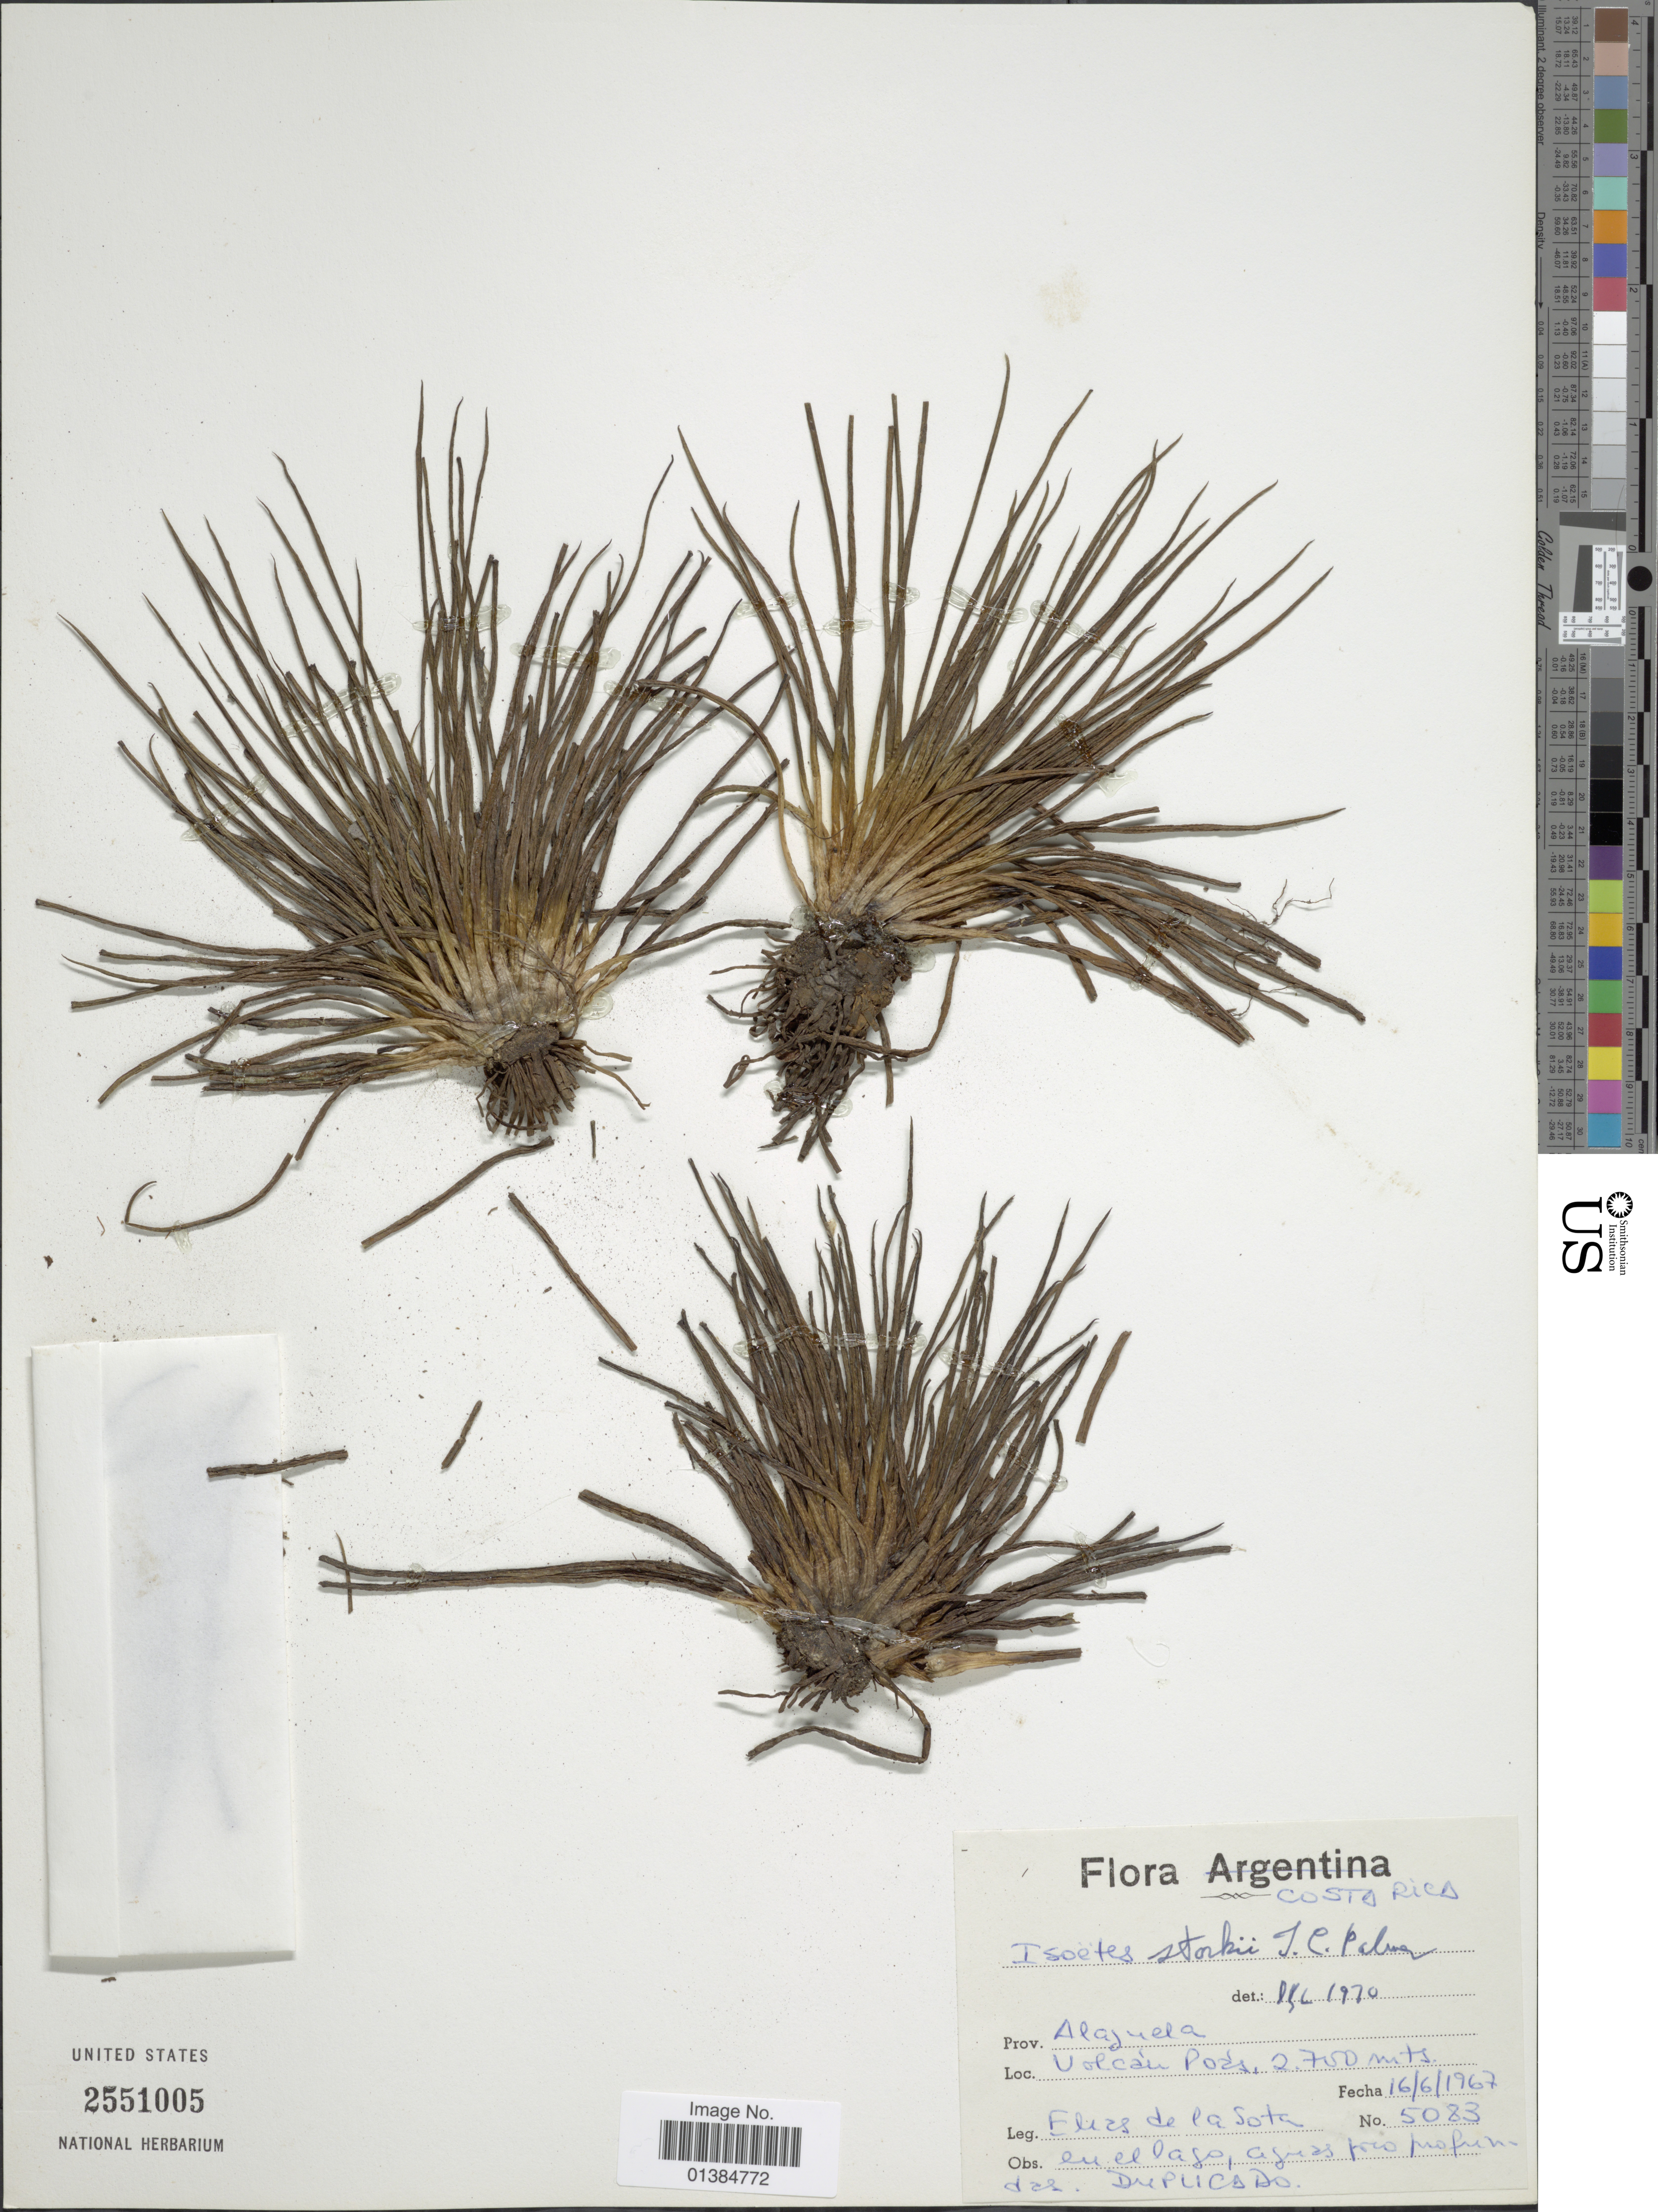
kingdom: Plantae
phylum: Tracheophyta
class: Lycopodiopsida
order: Isoetales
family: Isoetaceae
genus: Isoetes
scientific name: Isoetes storkii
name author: T.C. Palmer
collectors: E. R. de la Sota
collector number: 5083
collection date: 1967-06-16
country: Costa Rica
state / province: Alajuela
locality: Volcán Poás, Prov. Alajuela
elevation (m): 2700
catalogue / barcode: US 2551005